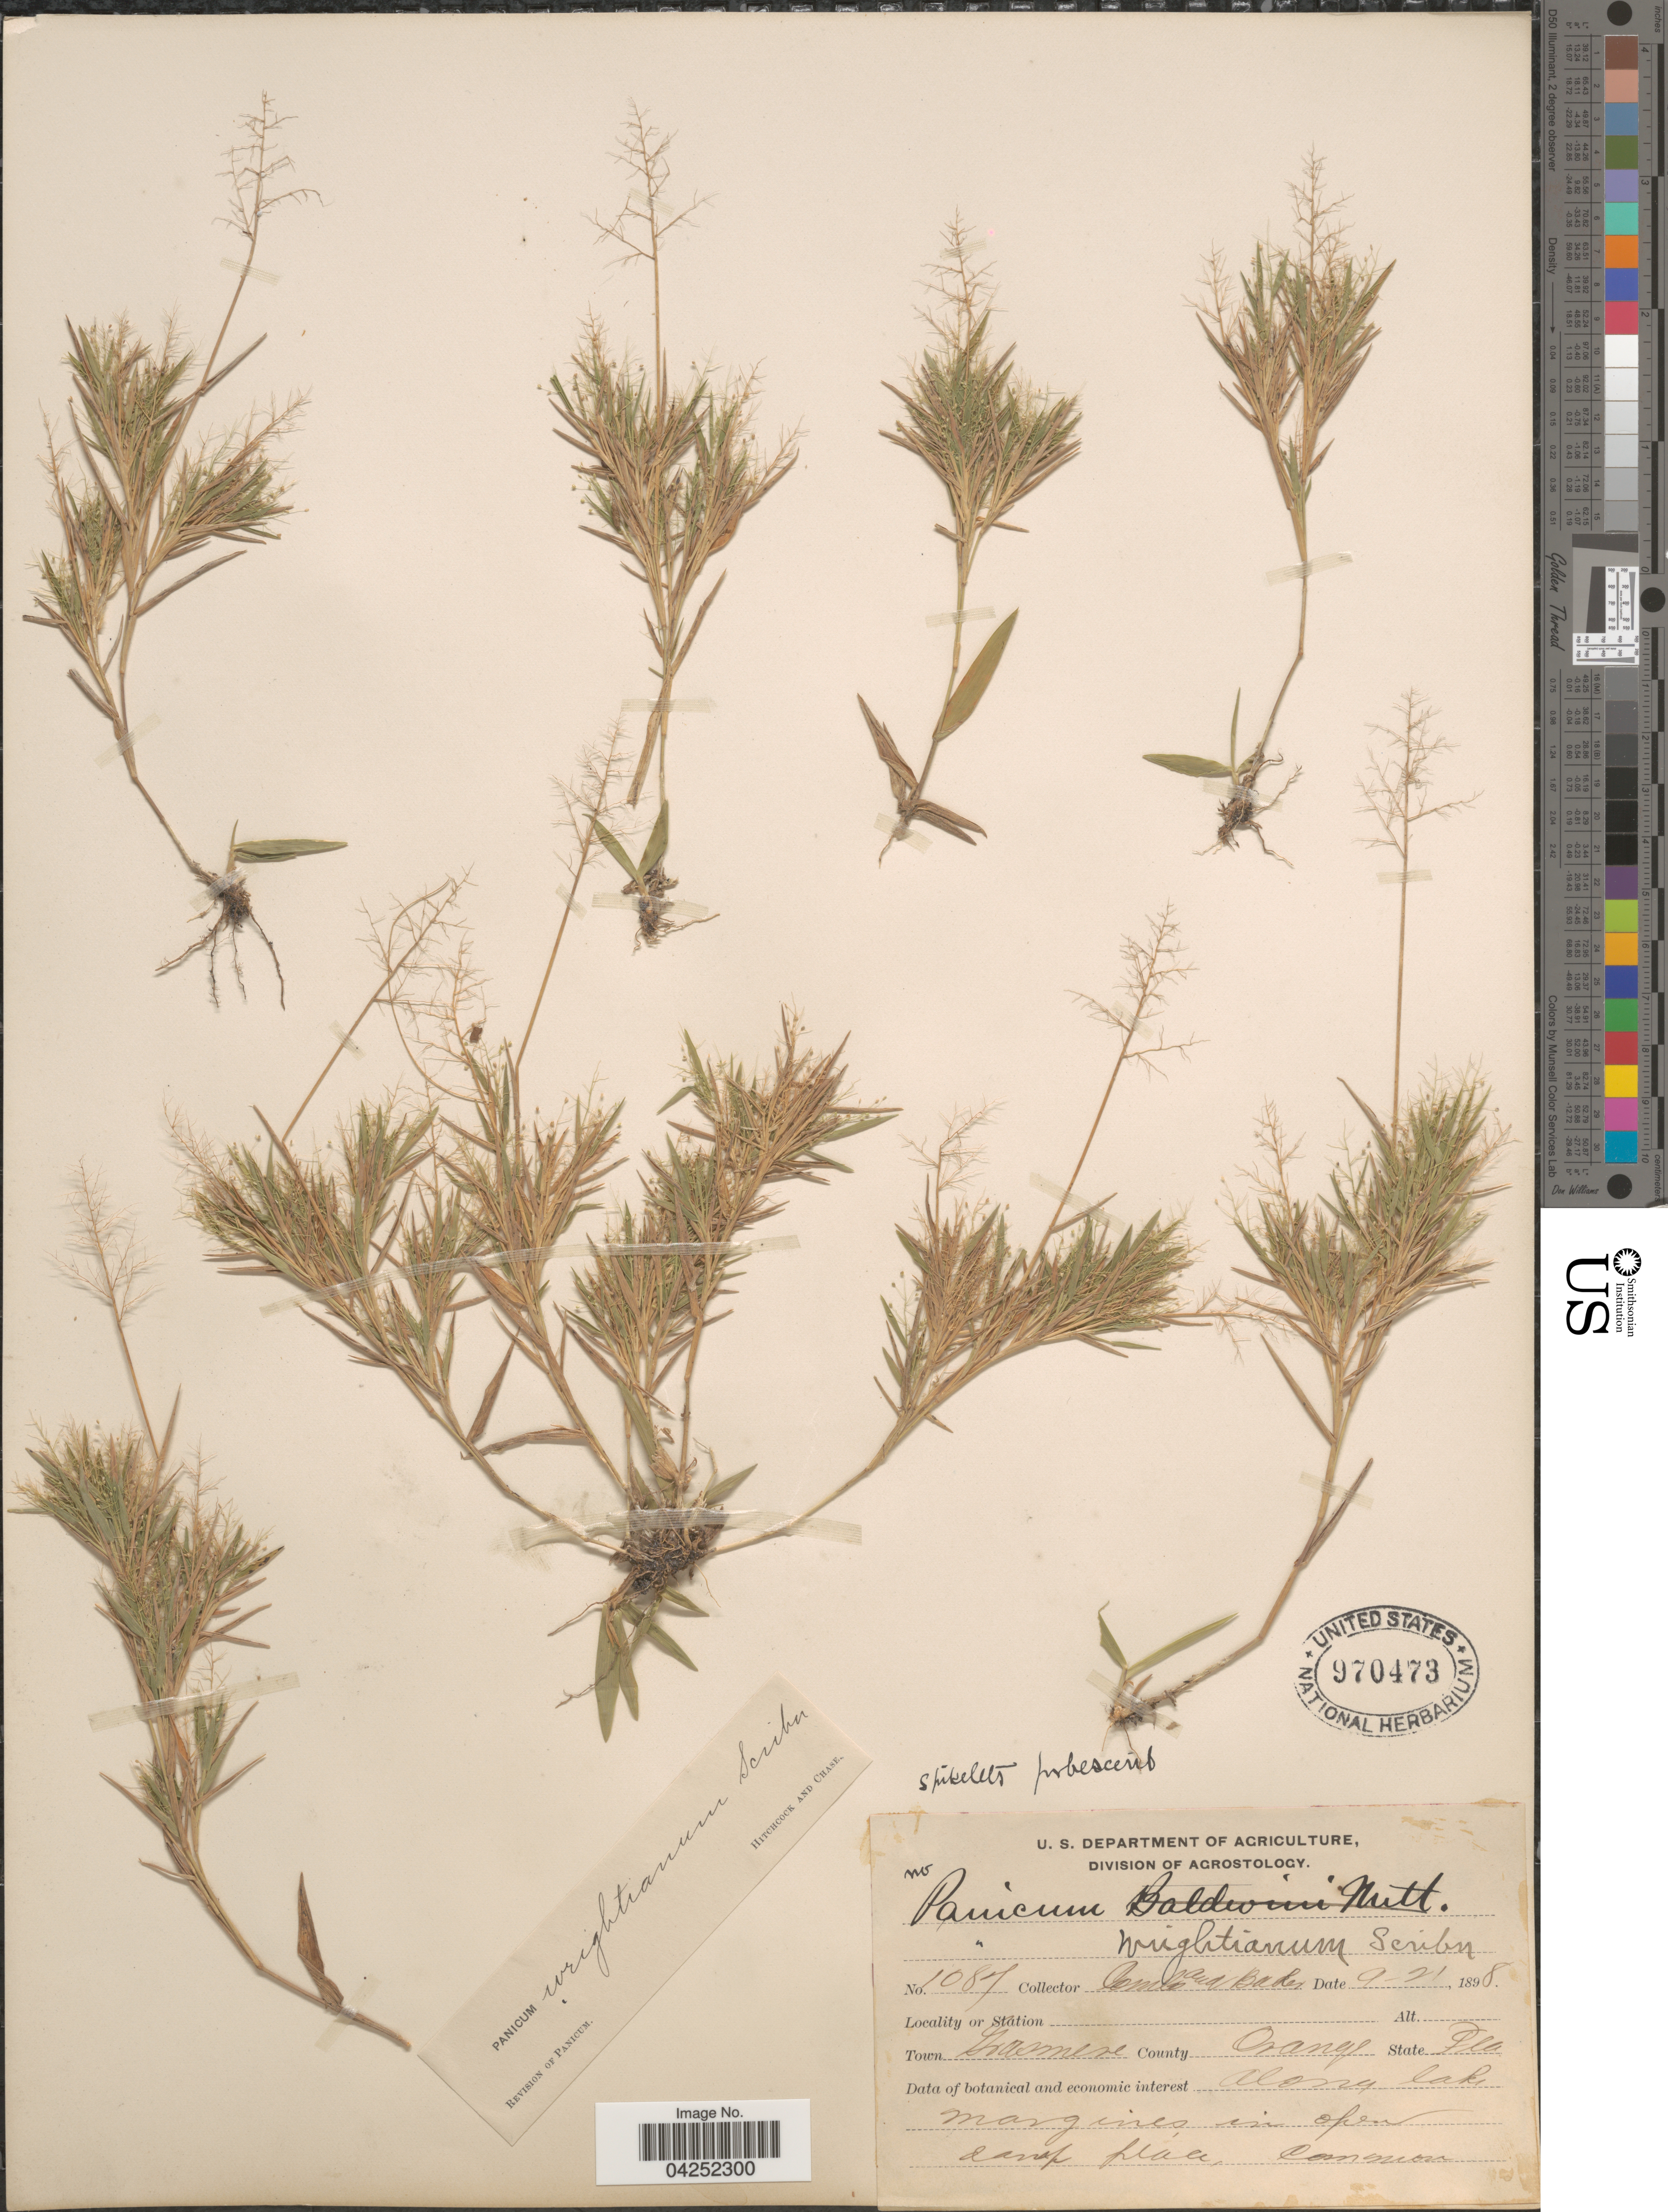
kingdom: Plantae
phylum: Tracheophyta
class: Liliopsida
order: Poales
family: Poaceae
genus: Dichanthelium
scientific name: Dichanthelium acuminatum var. longiligulatum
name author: (Nash) Gould & C.A. Clark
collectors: -. Combs & -- Baker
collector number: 1087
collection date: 1898-09-21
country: United States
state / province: Florida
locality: Town Grasmere. County Orange. Along lake margines in open damp place, common.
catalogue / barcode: US 970473